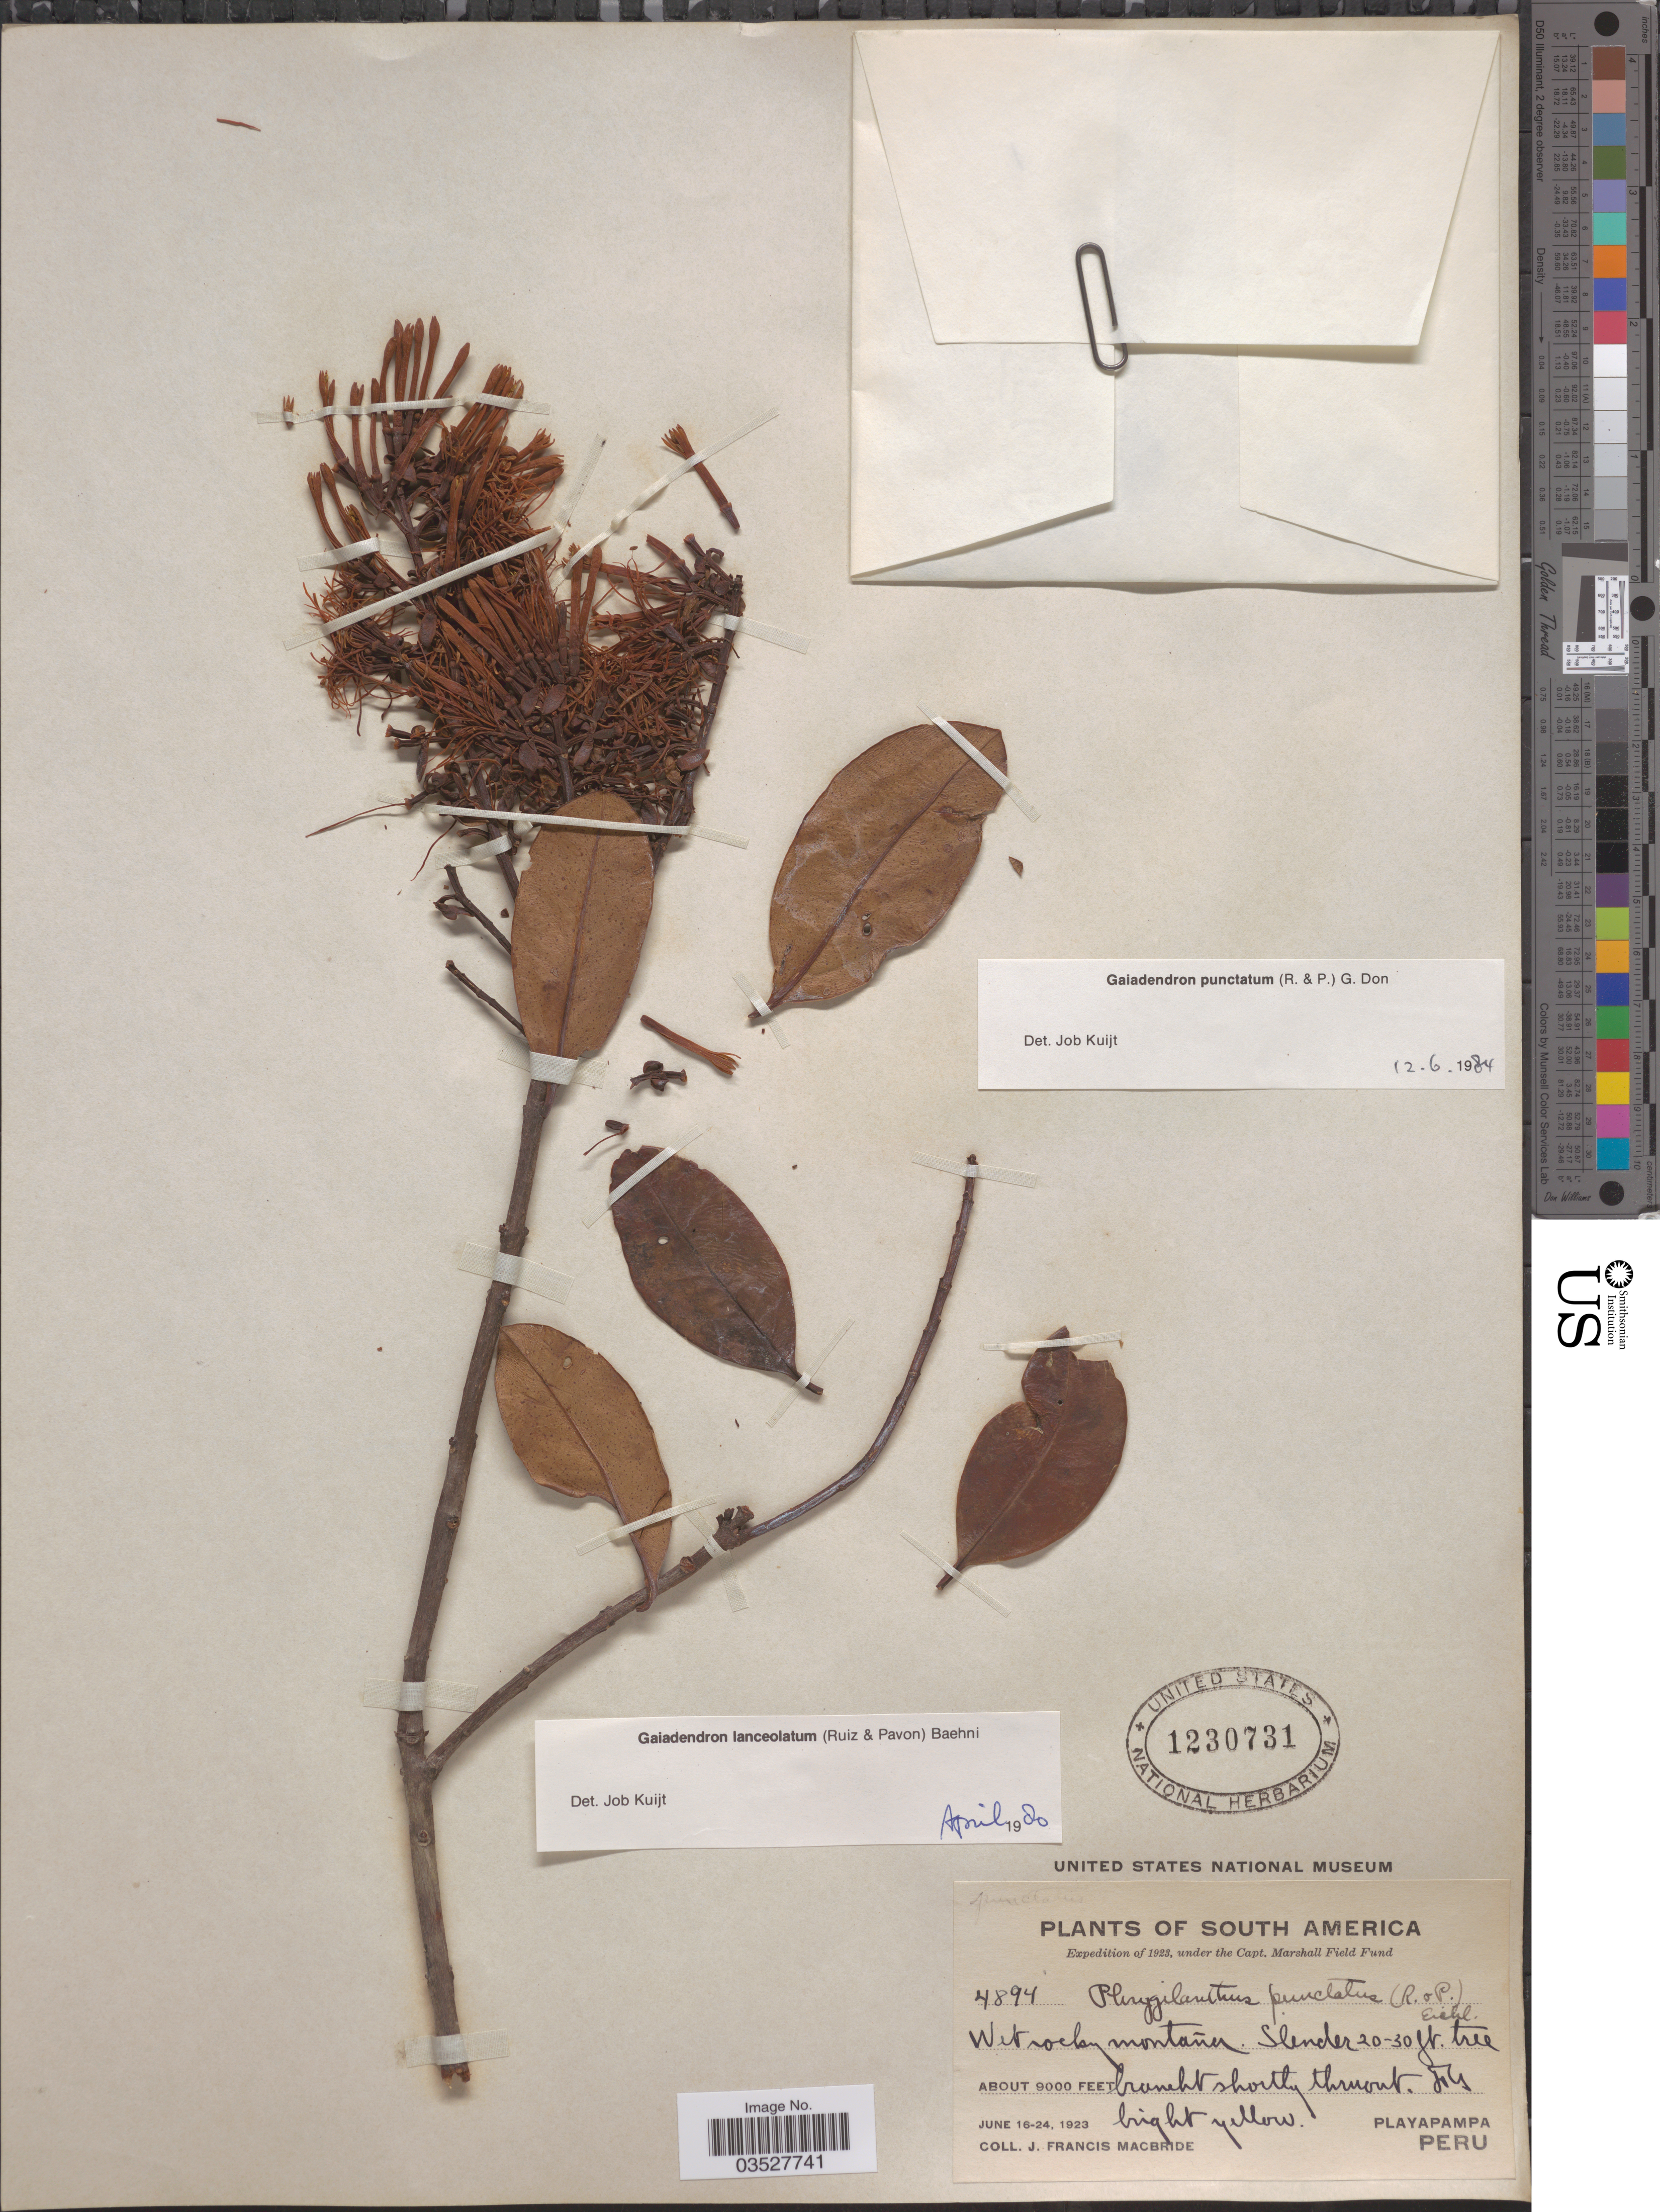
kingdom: Plantae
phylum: Tracheophyta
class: Magnoliopsida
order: Santalales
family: Loranthaceae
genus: Gaiadendron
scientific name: Gaiadendron punctatum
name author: (Ruiz & Pav.) G. Don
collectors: J. F. Macbride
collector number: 4894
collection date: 1923-06-16/1923-06-24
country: Peru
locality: Playapampa.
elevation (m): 2743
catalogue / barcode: US 1230731